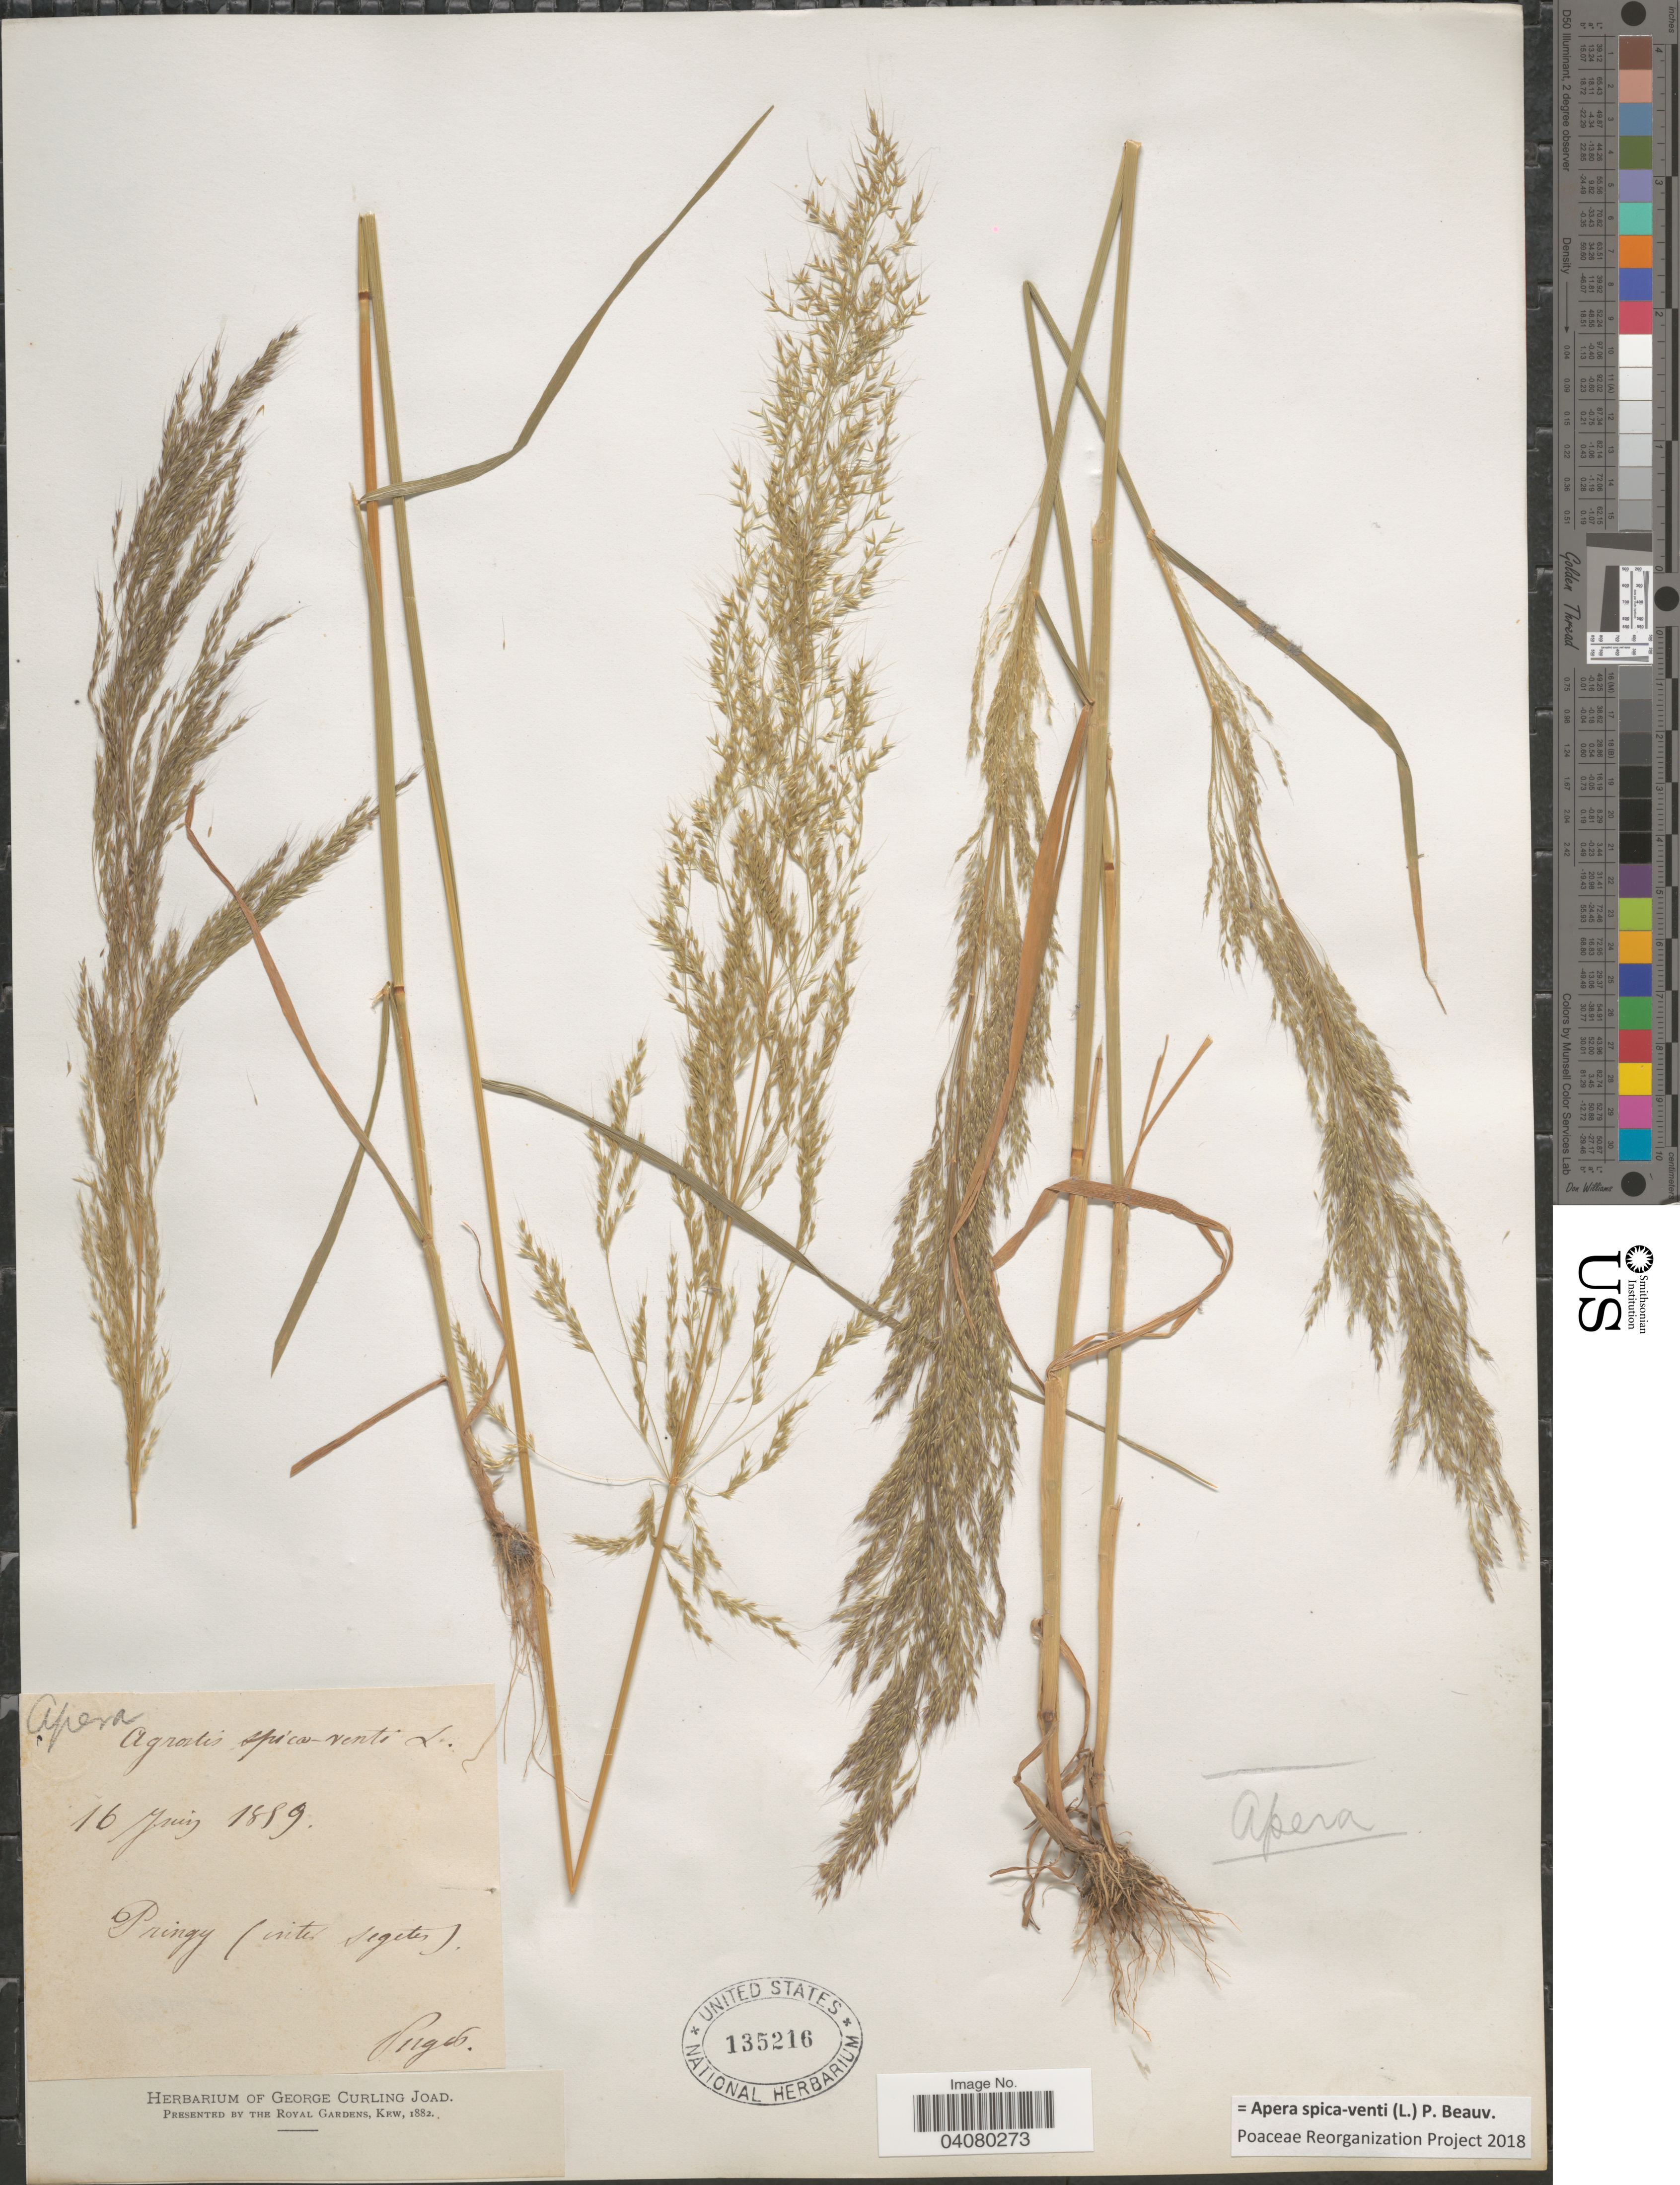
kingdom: Plantae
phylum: Tracheophyta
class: Liliopsida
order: Poales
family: Poaceae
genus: Apera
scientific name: Apera spica-venti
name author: (L.) P. Beauv.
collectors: -. Puget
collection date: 1889-06-16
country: France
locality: Pringy (inter segetes).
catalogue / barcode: US 135216